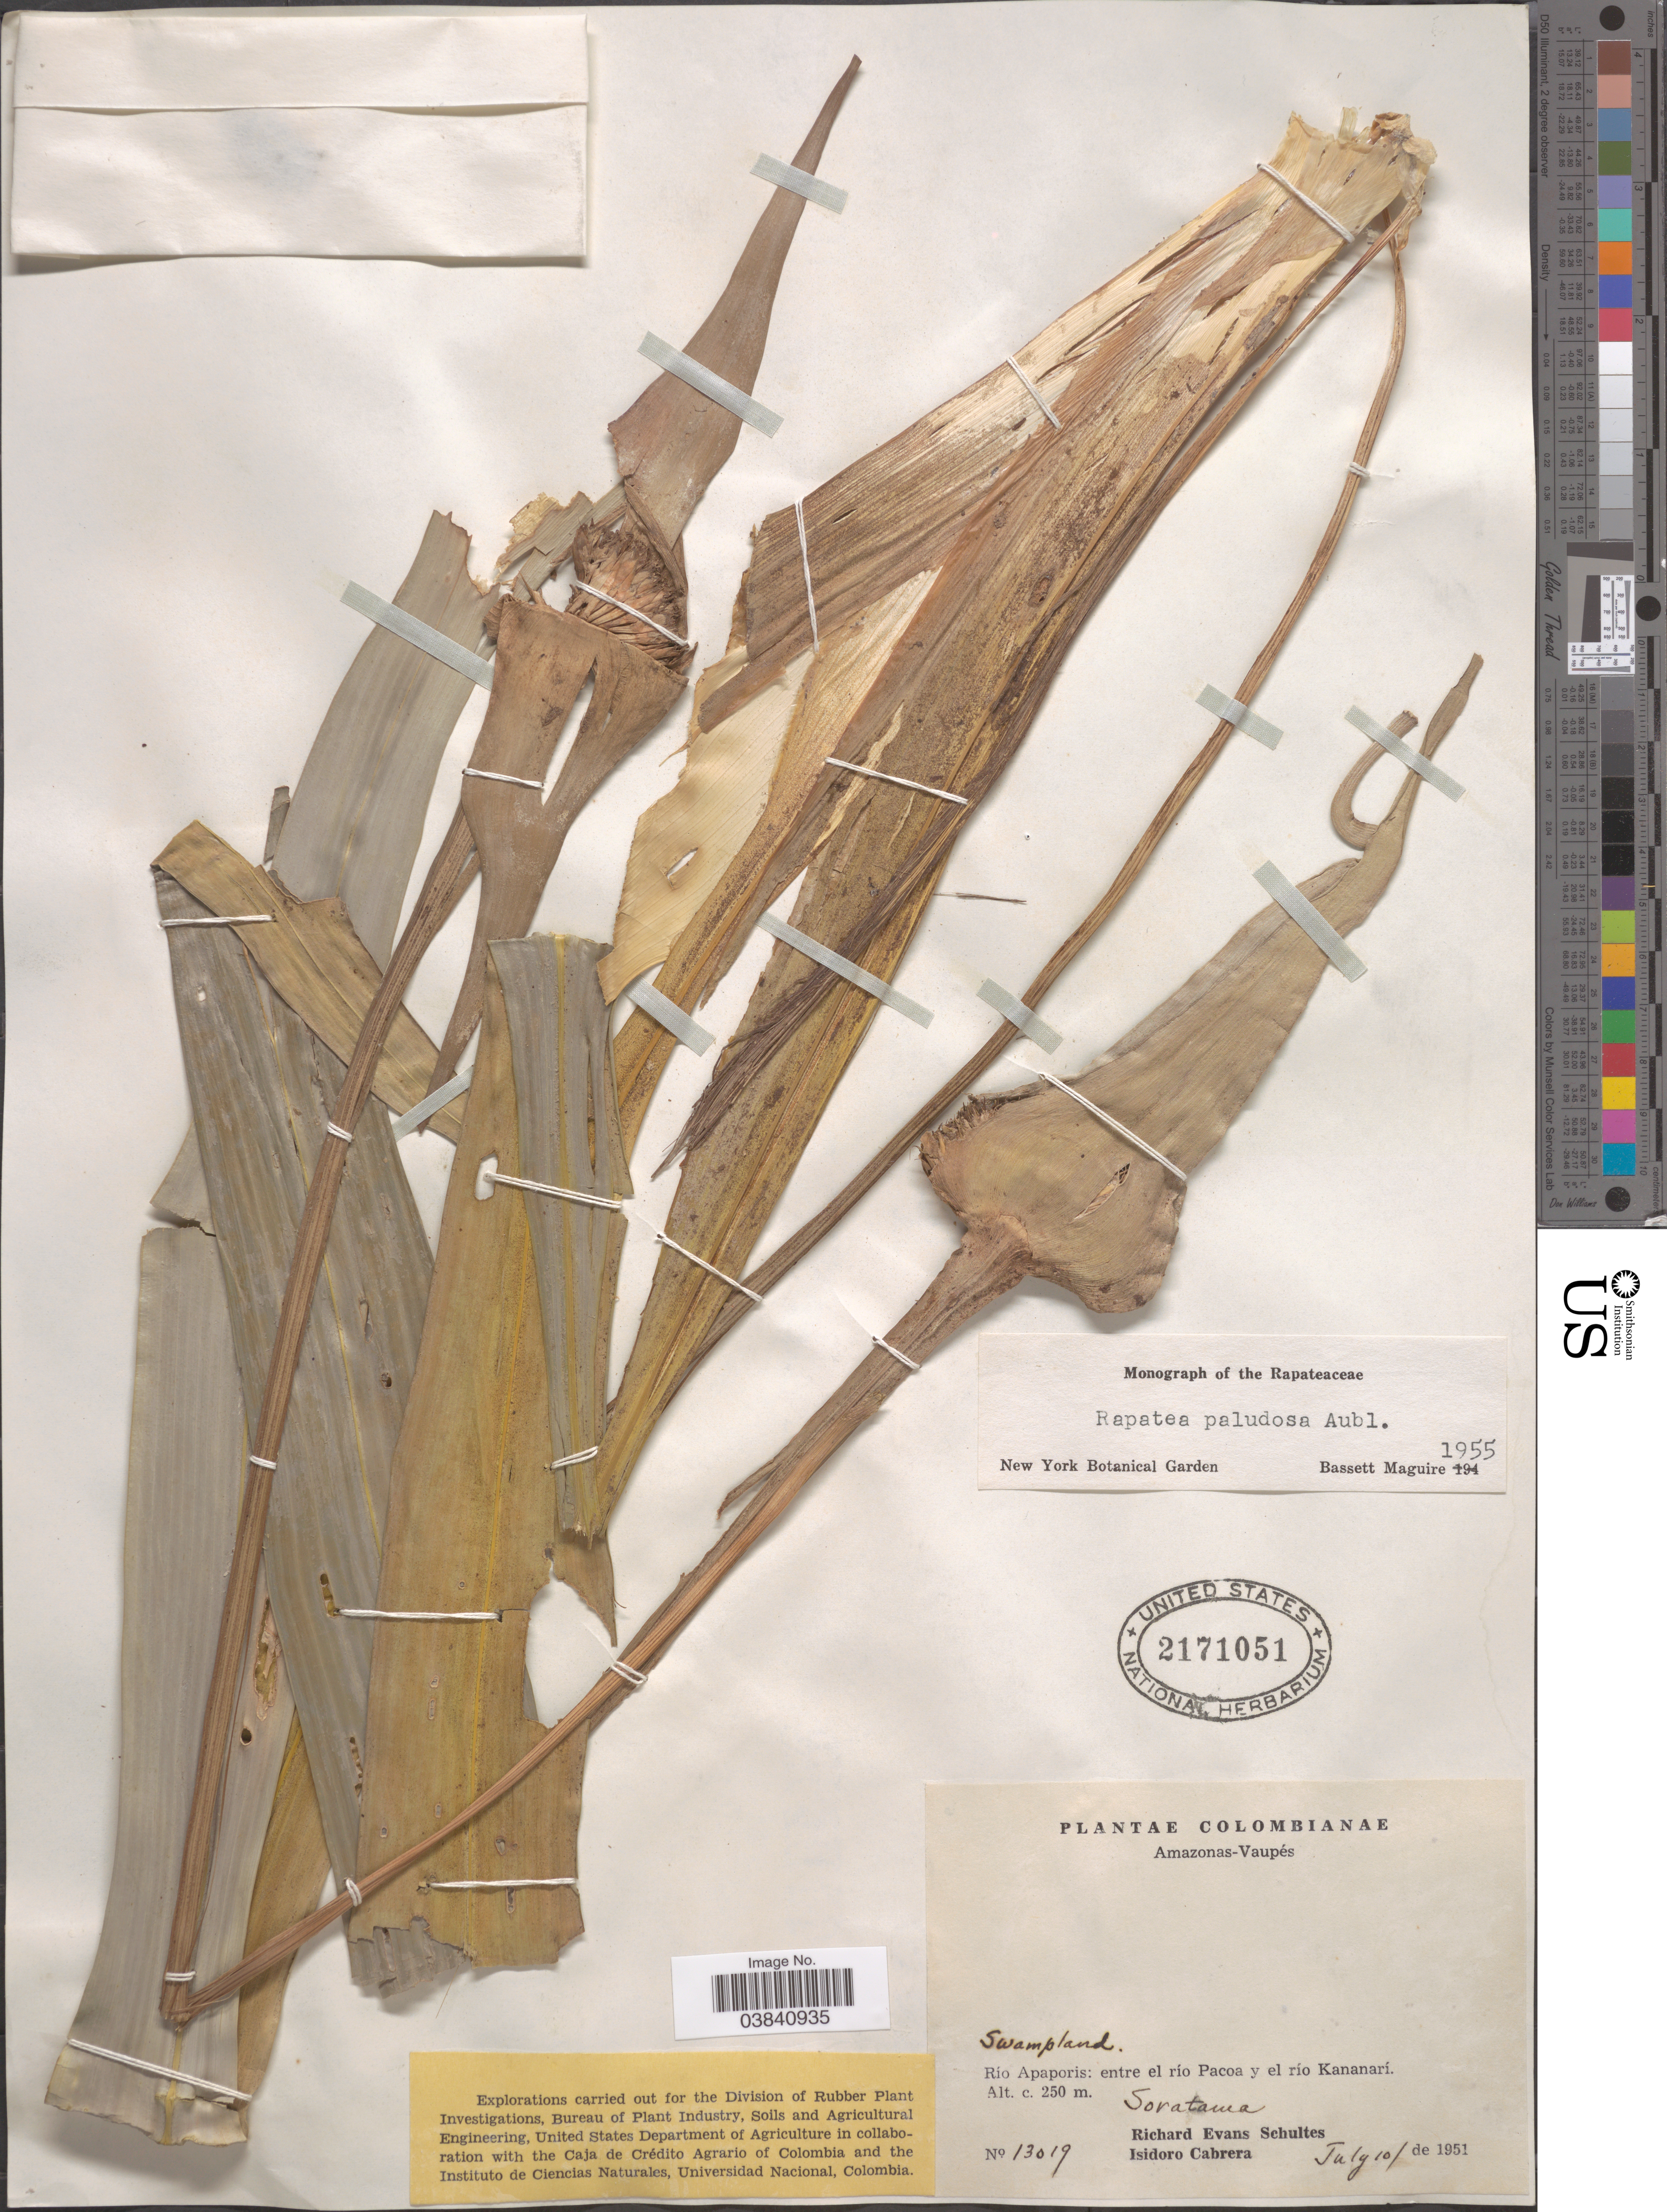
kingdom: Plantae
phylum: Tracheophyta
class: Liliopsida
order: Poales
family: Rapateaceae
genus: Rapatea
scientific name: Rapatea paludosa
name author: Aubl.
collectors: R. E. Schultes & I. Cabrera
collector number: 13019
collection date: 1951-07-10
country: Colombia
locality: Río Apaporis: entre el río Pacoa y el río Kananarí. Soratama.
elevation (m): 250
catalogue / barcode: US 2171051